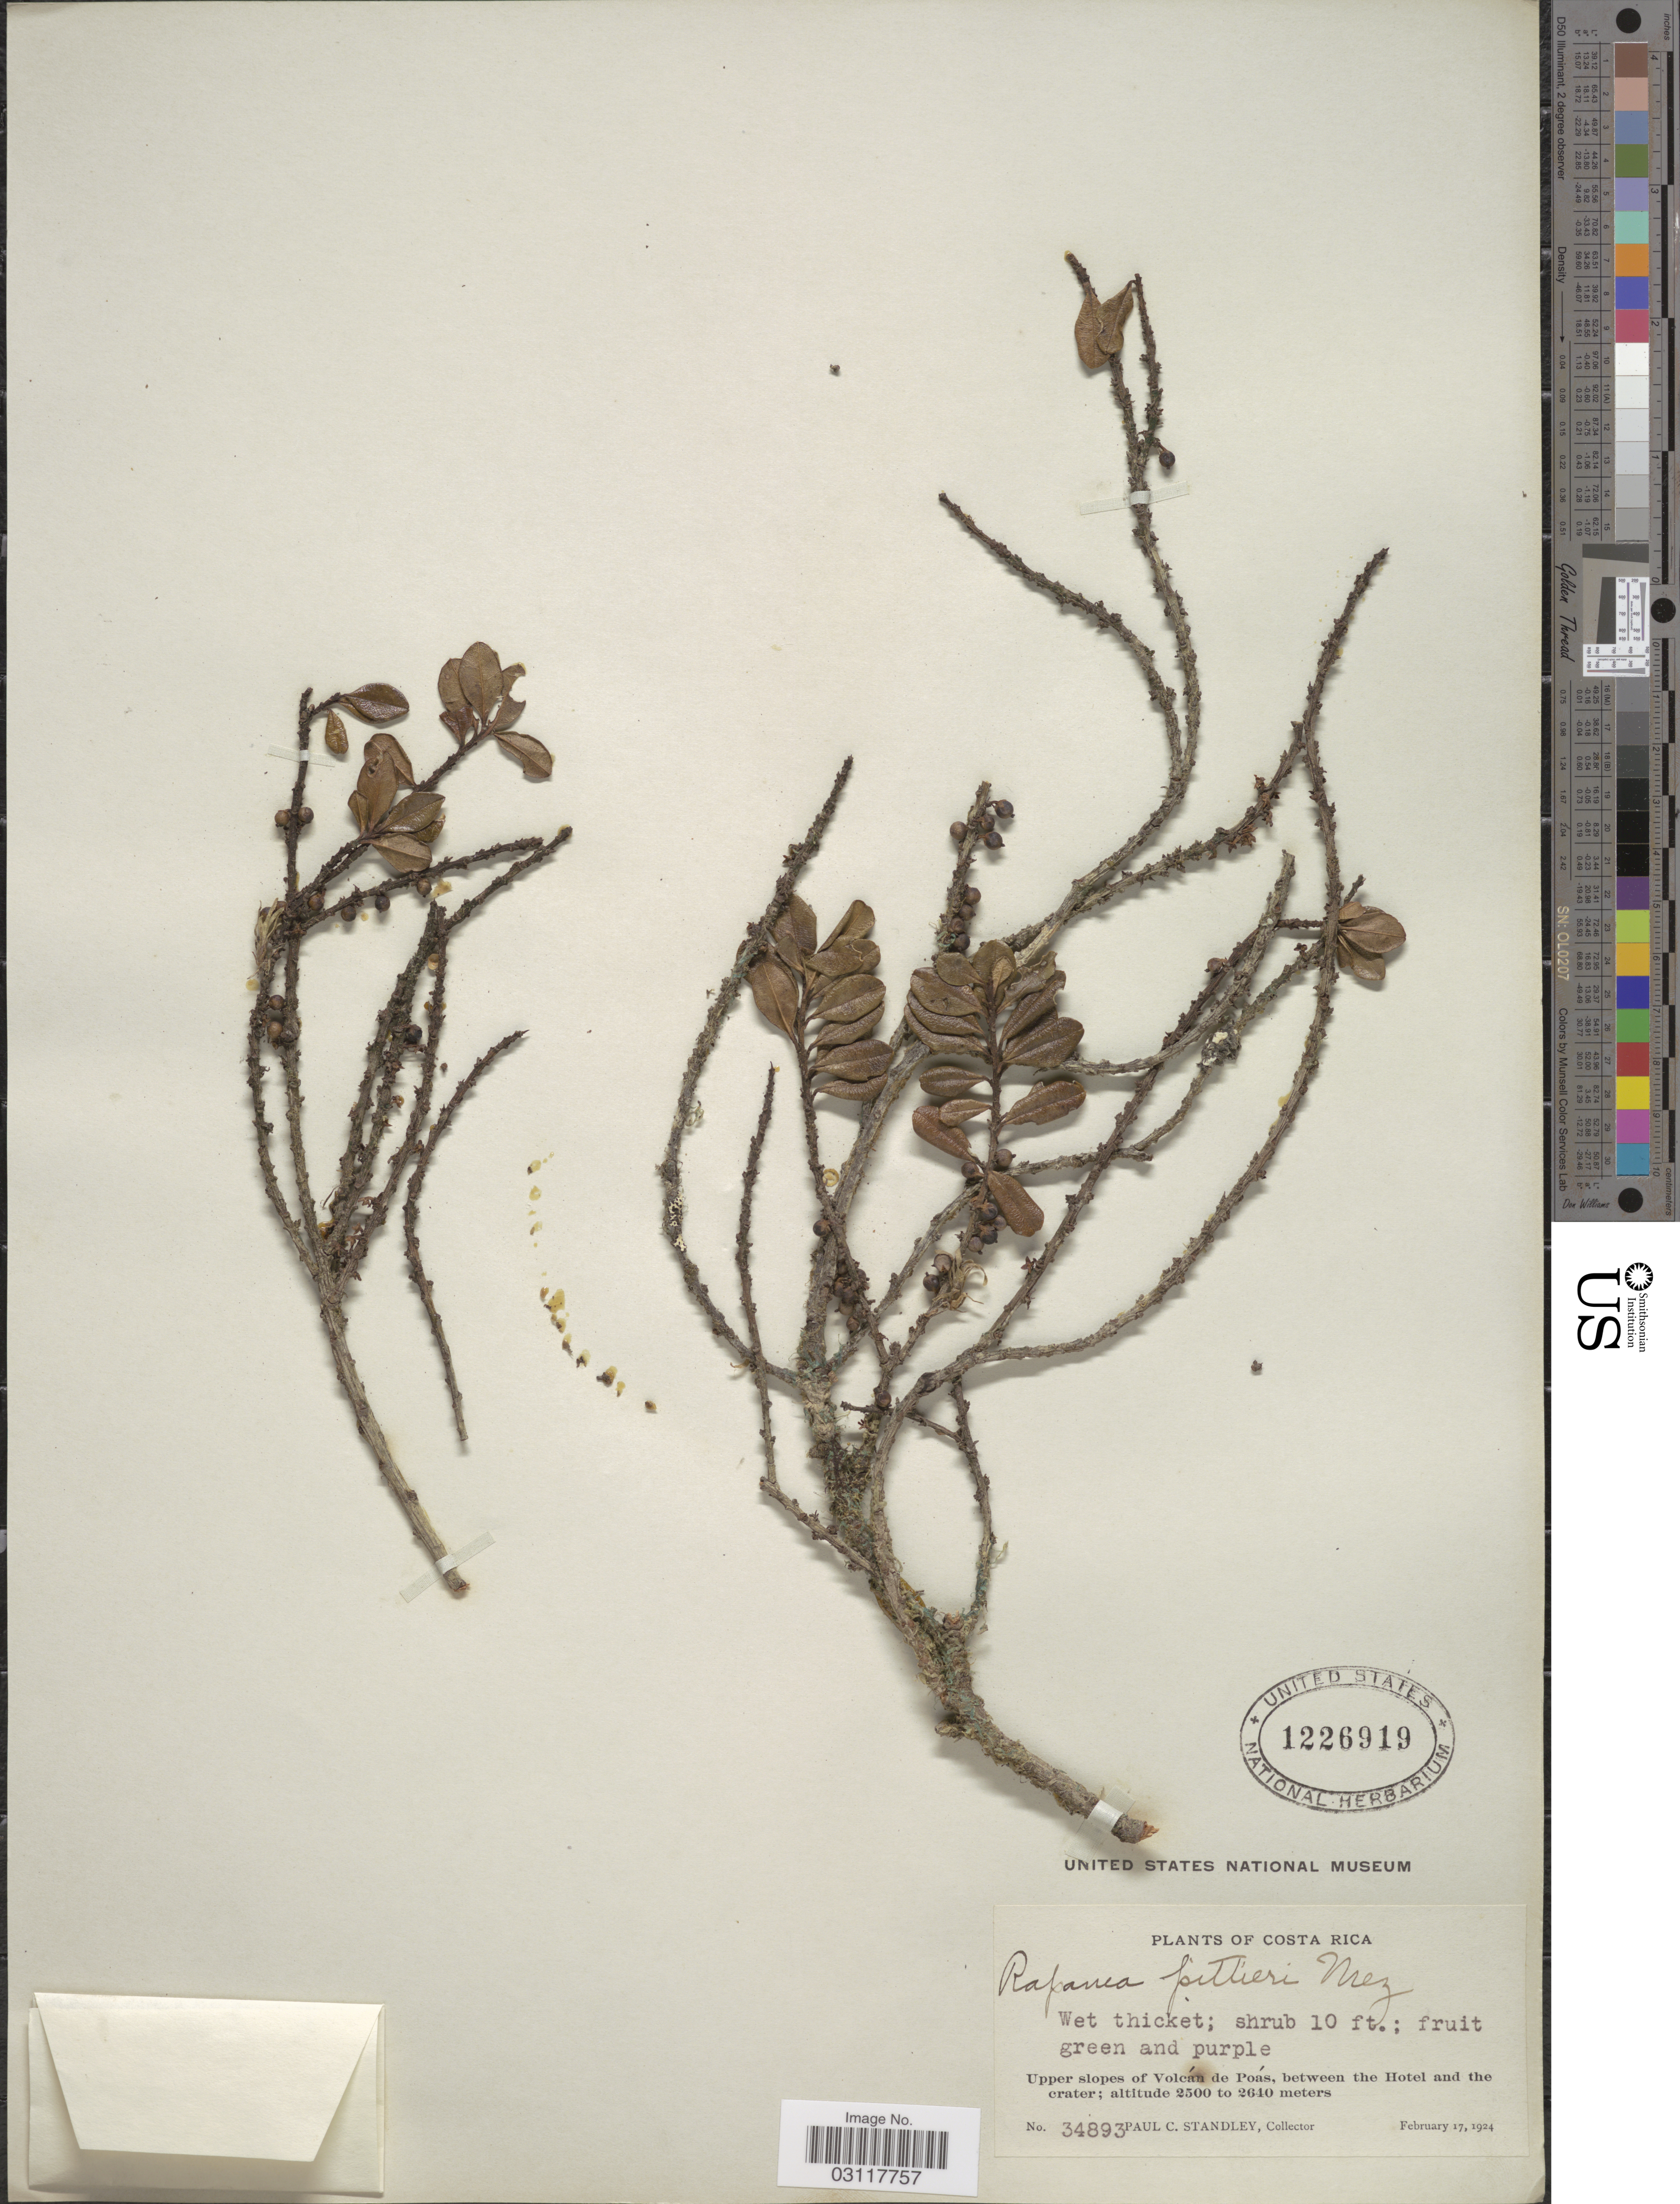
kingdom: Plantae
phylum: Tracheophyta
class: Magnoliopsida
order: Ericales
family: Primulaceae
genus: Rapanea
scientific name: Rapanea pittieri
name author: Mez in Engl.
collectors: P. C. Standley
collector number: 34893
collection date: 1924-02-17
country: Costa Rica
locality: Upper slopes of Volcán de Poás, between the Hotel and the crater.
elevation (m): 2500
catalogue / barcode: US 1226919